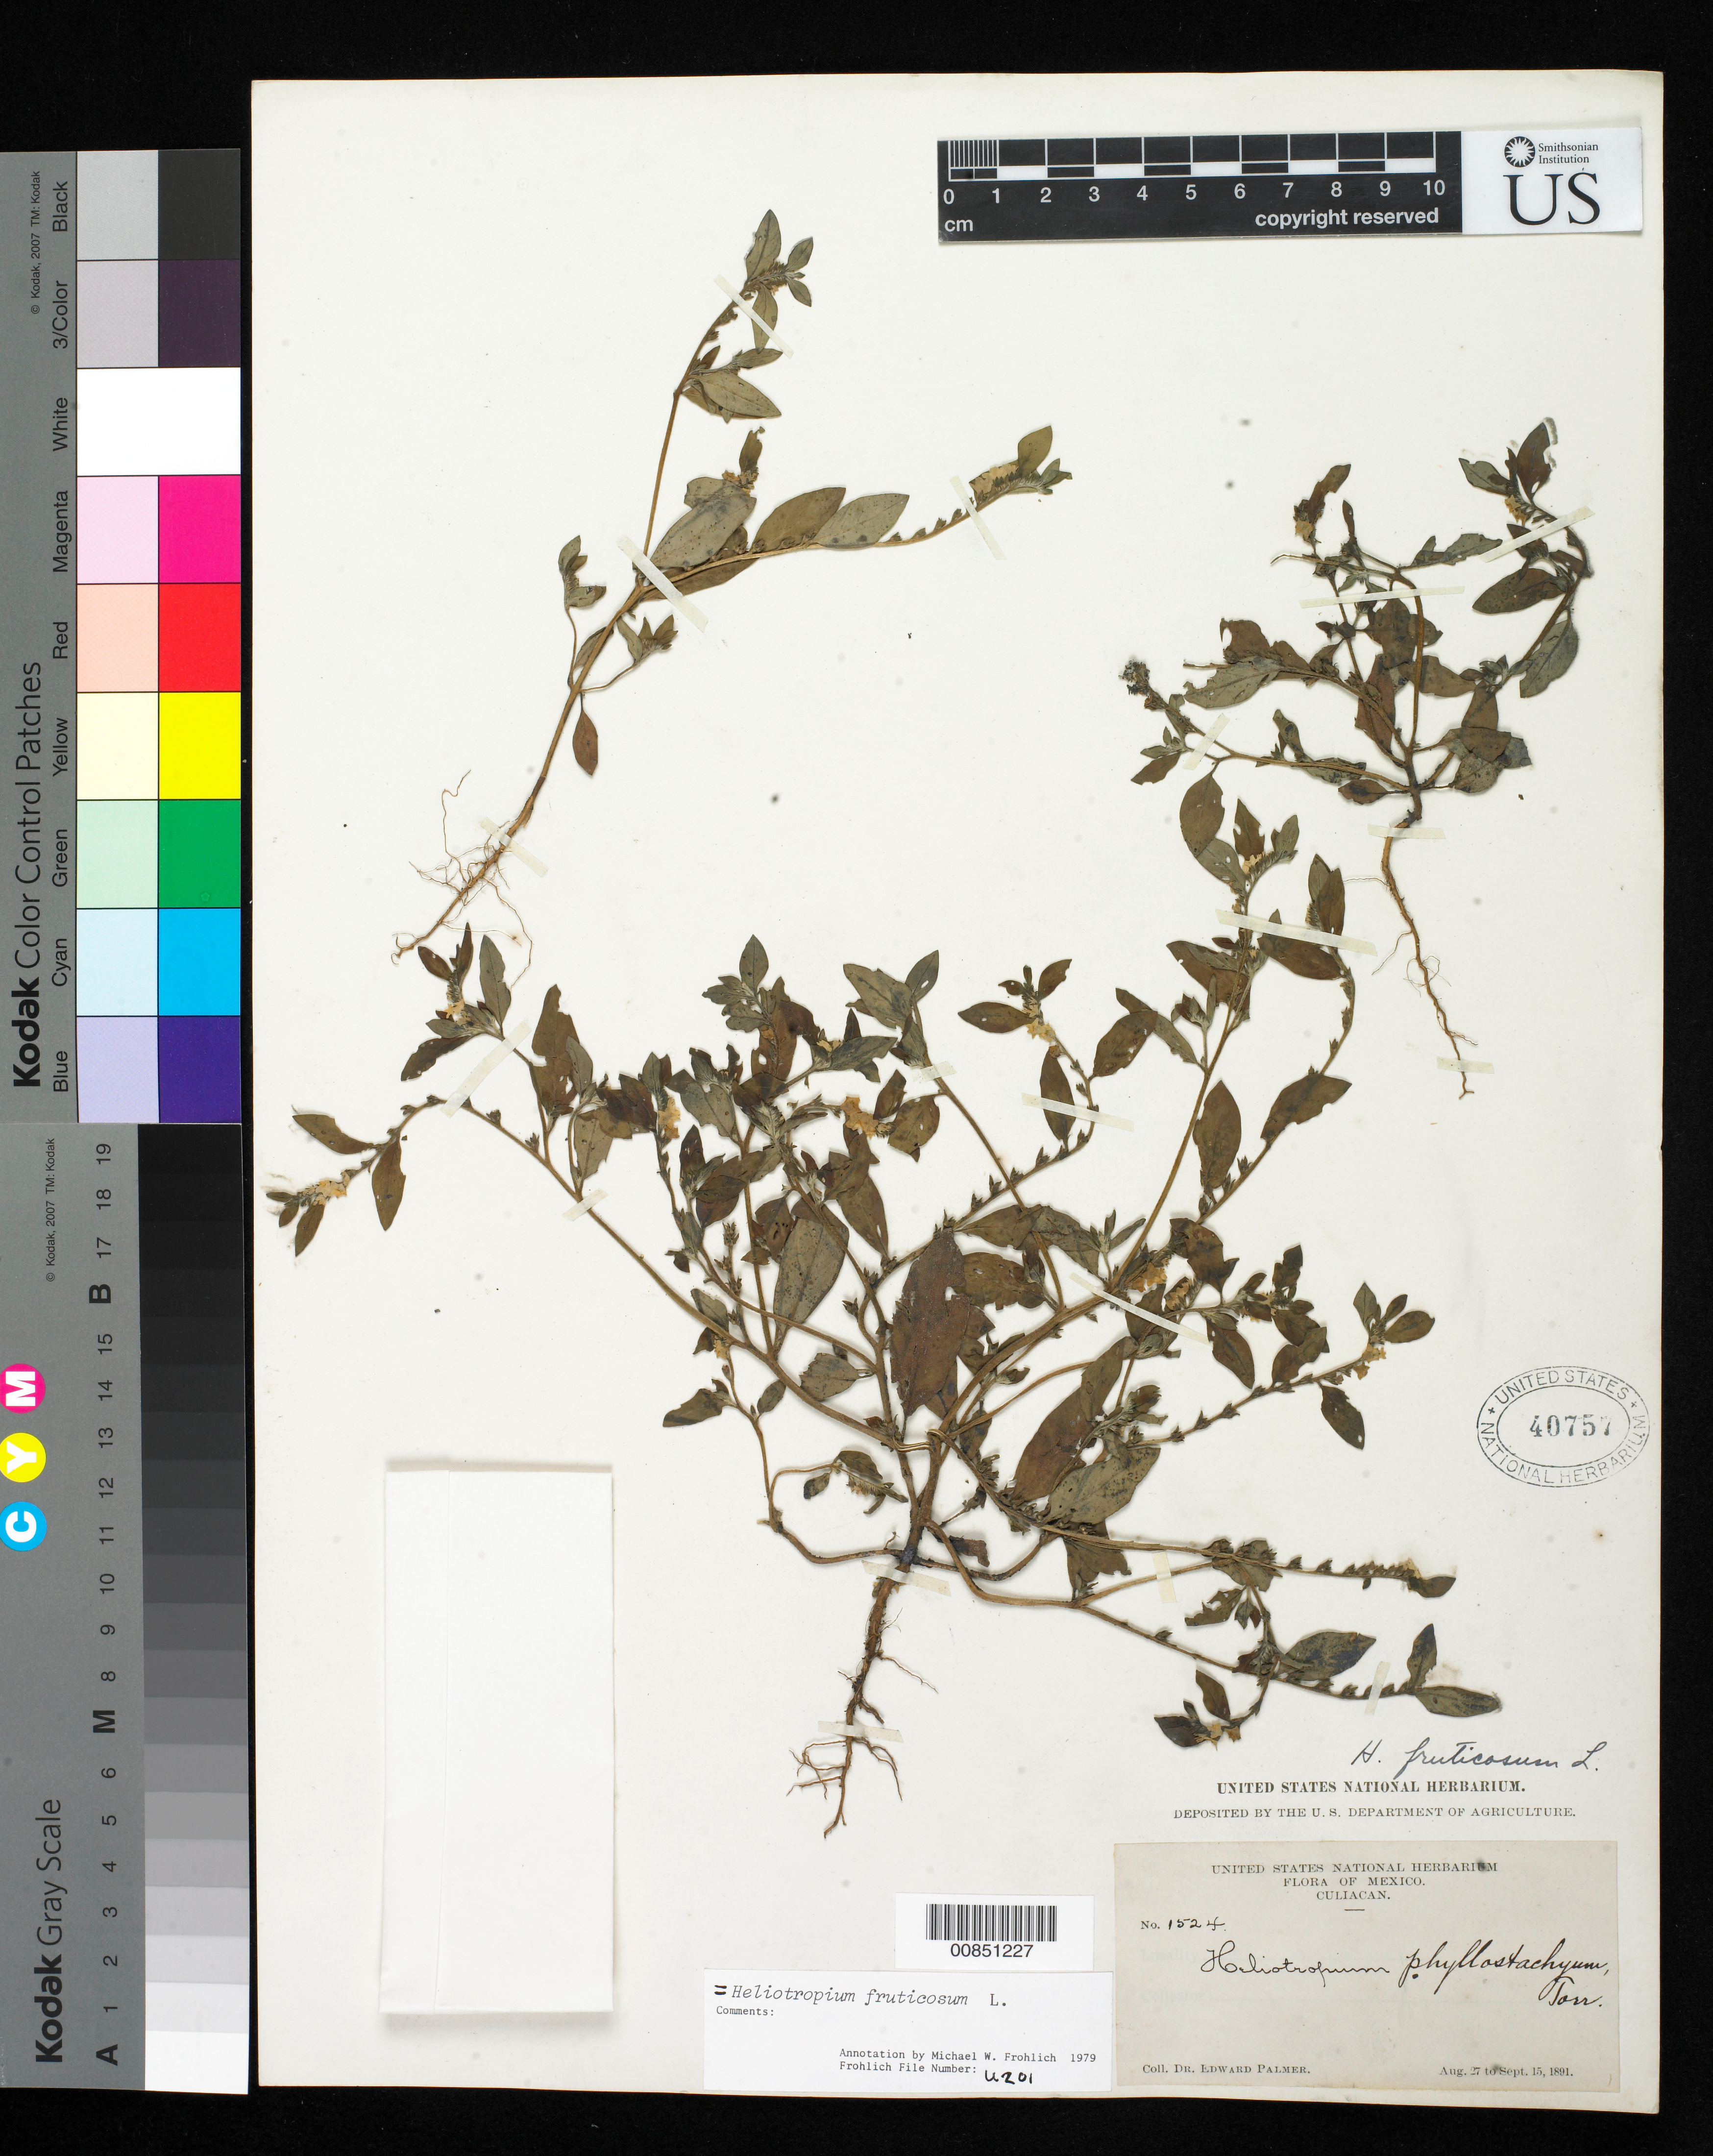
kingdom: Plantae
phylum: Tracheophyta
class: Magnoliopsida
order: Boraginales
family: Heliotropiaceae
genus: Euploca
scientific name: Euploca fruticosa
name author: (L.) J.I.M. Melo & Semir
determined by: Feuillet, C.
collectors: E. Palmer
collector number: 1524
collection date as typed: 27 Aug 1891 to 15 Sep 1891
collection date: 1891-08-27/1891-09-15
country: Mexico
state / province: Sinaloa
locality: Culiacan, Sinaloa.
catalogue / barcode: US 40757